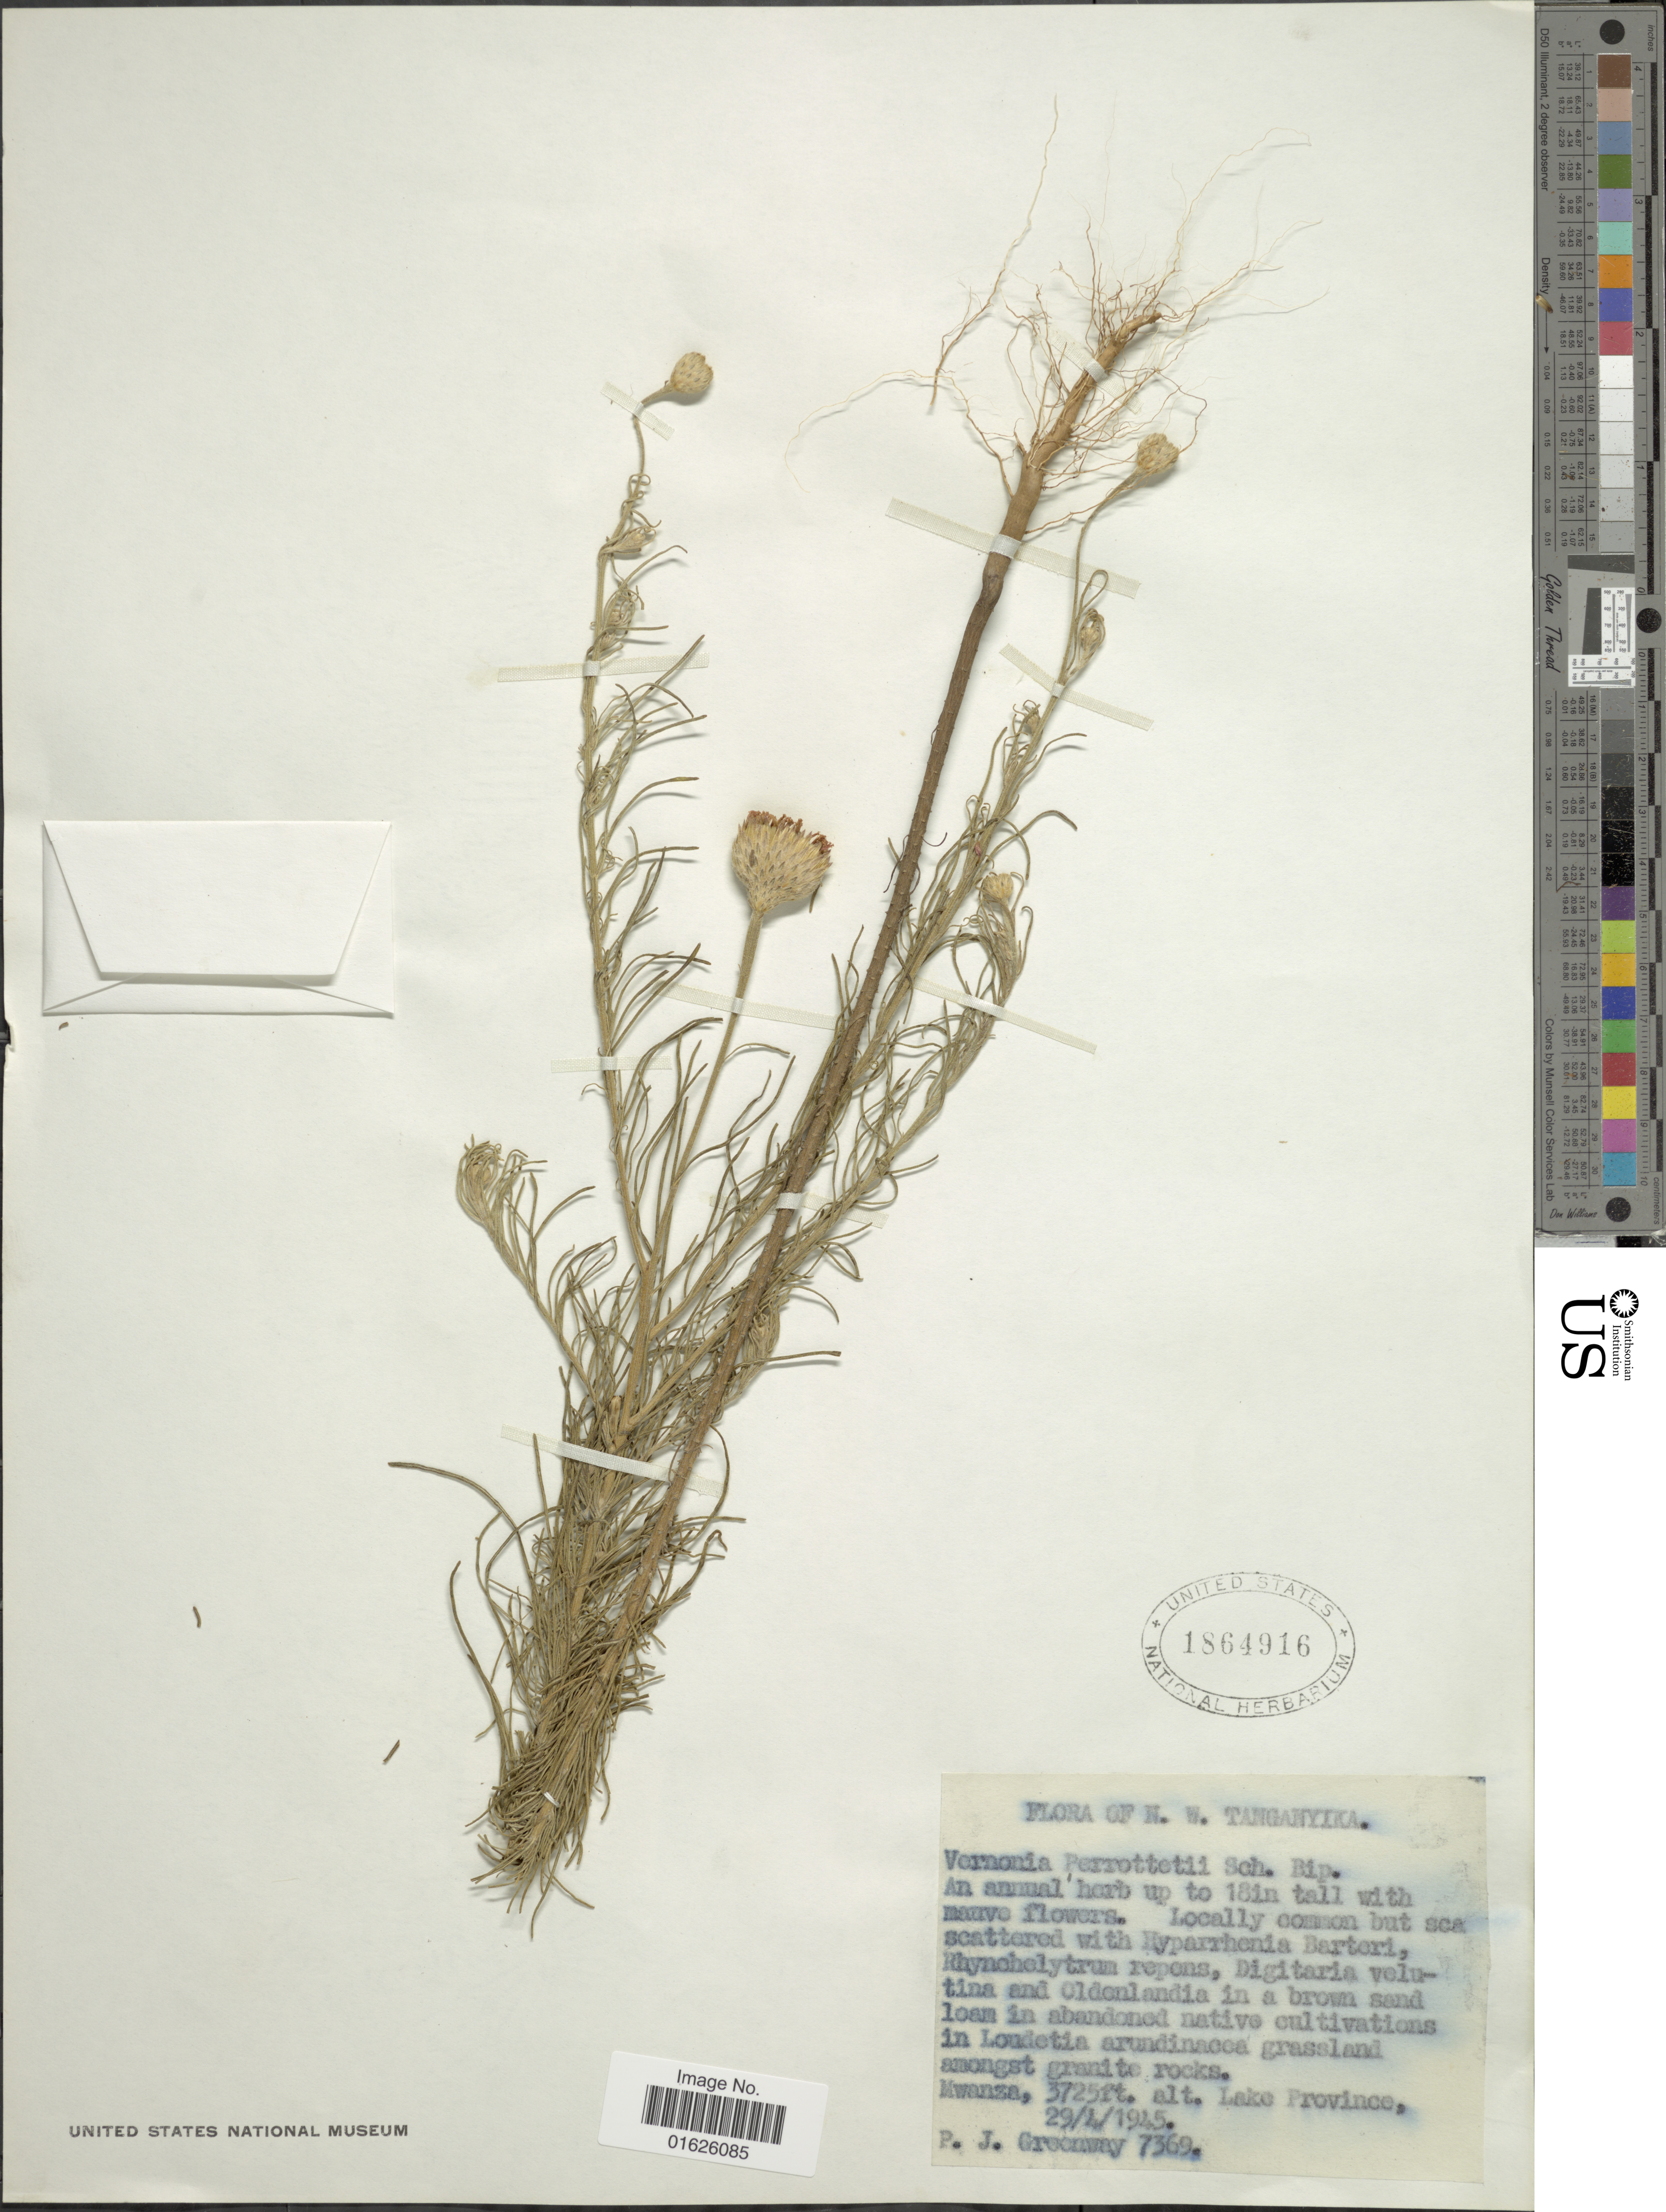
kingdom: Plantae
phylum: Tracheophyta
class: Magnoliopsida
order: Asterales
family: Asteraceae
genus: Polydora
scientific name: Polydora serratuloides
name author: (DC.) H. Rob.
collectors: P. J. Greenway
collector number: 7369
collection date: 1945-04-29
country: Tanzania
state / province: Mwanza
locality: N.W. of Tanganyika, lake Province.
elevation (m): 1135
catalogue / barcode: US 1864916